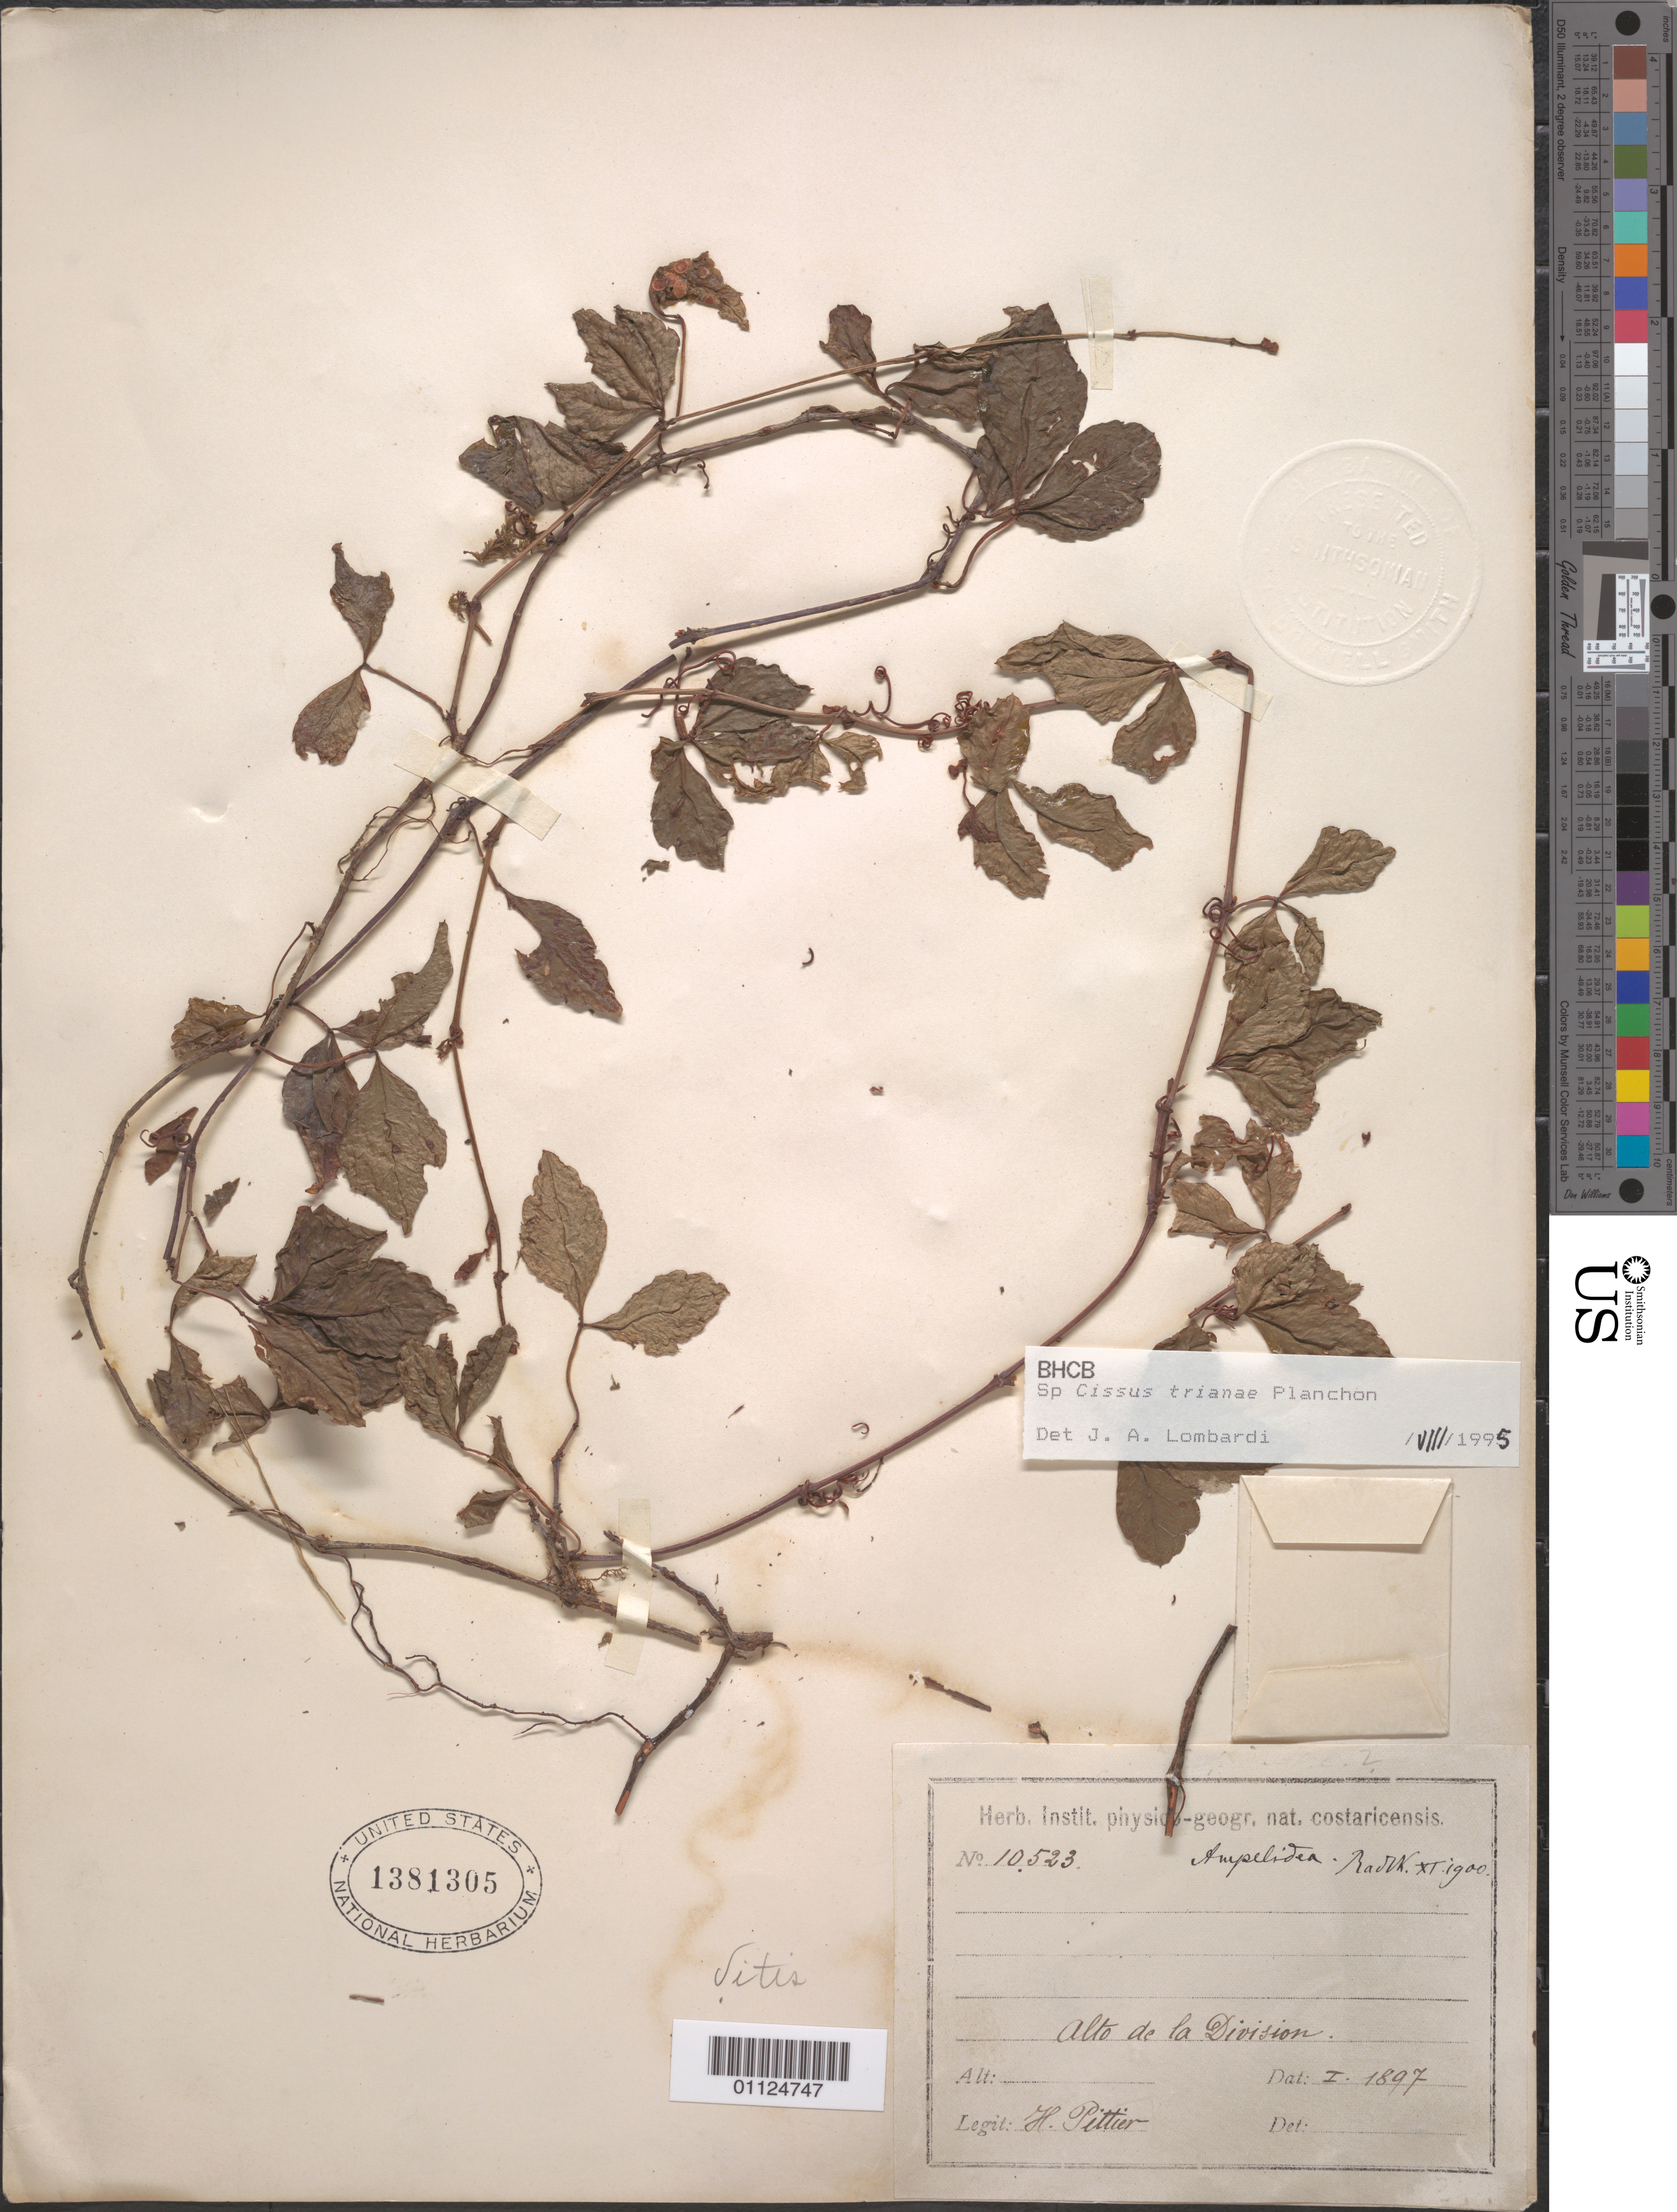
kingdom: Plantae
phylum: Tracheophyta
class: Magnoliopsida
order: Vitales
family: Vitaceae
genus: Cissus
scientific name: Cissus trianae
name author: Planch.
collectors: H. F. Pittier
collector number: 10523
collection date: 1897-01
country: Costa Rica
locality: Alto de la Division.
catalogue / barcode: US 1381305